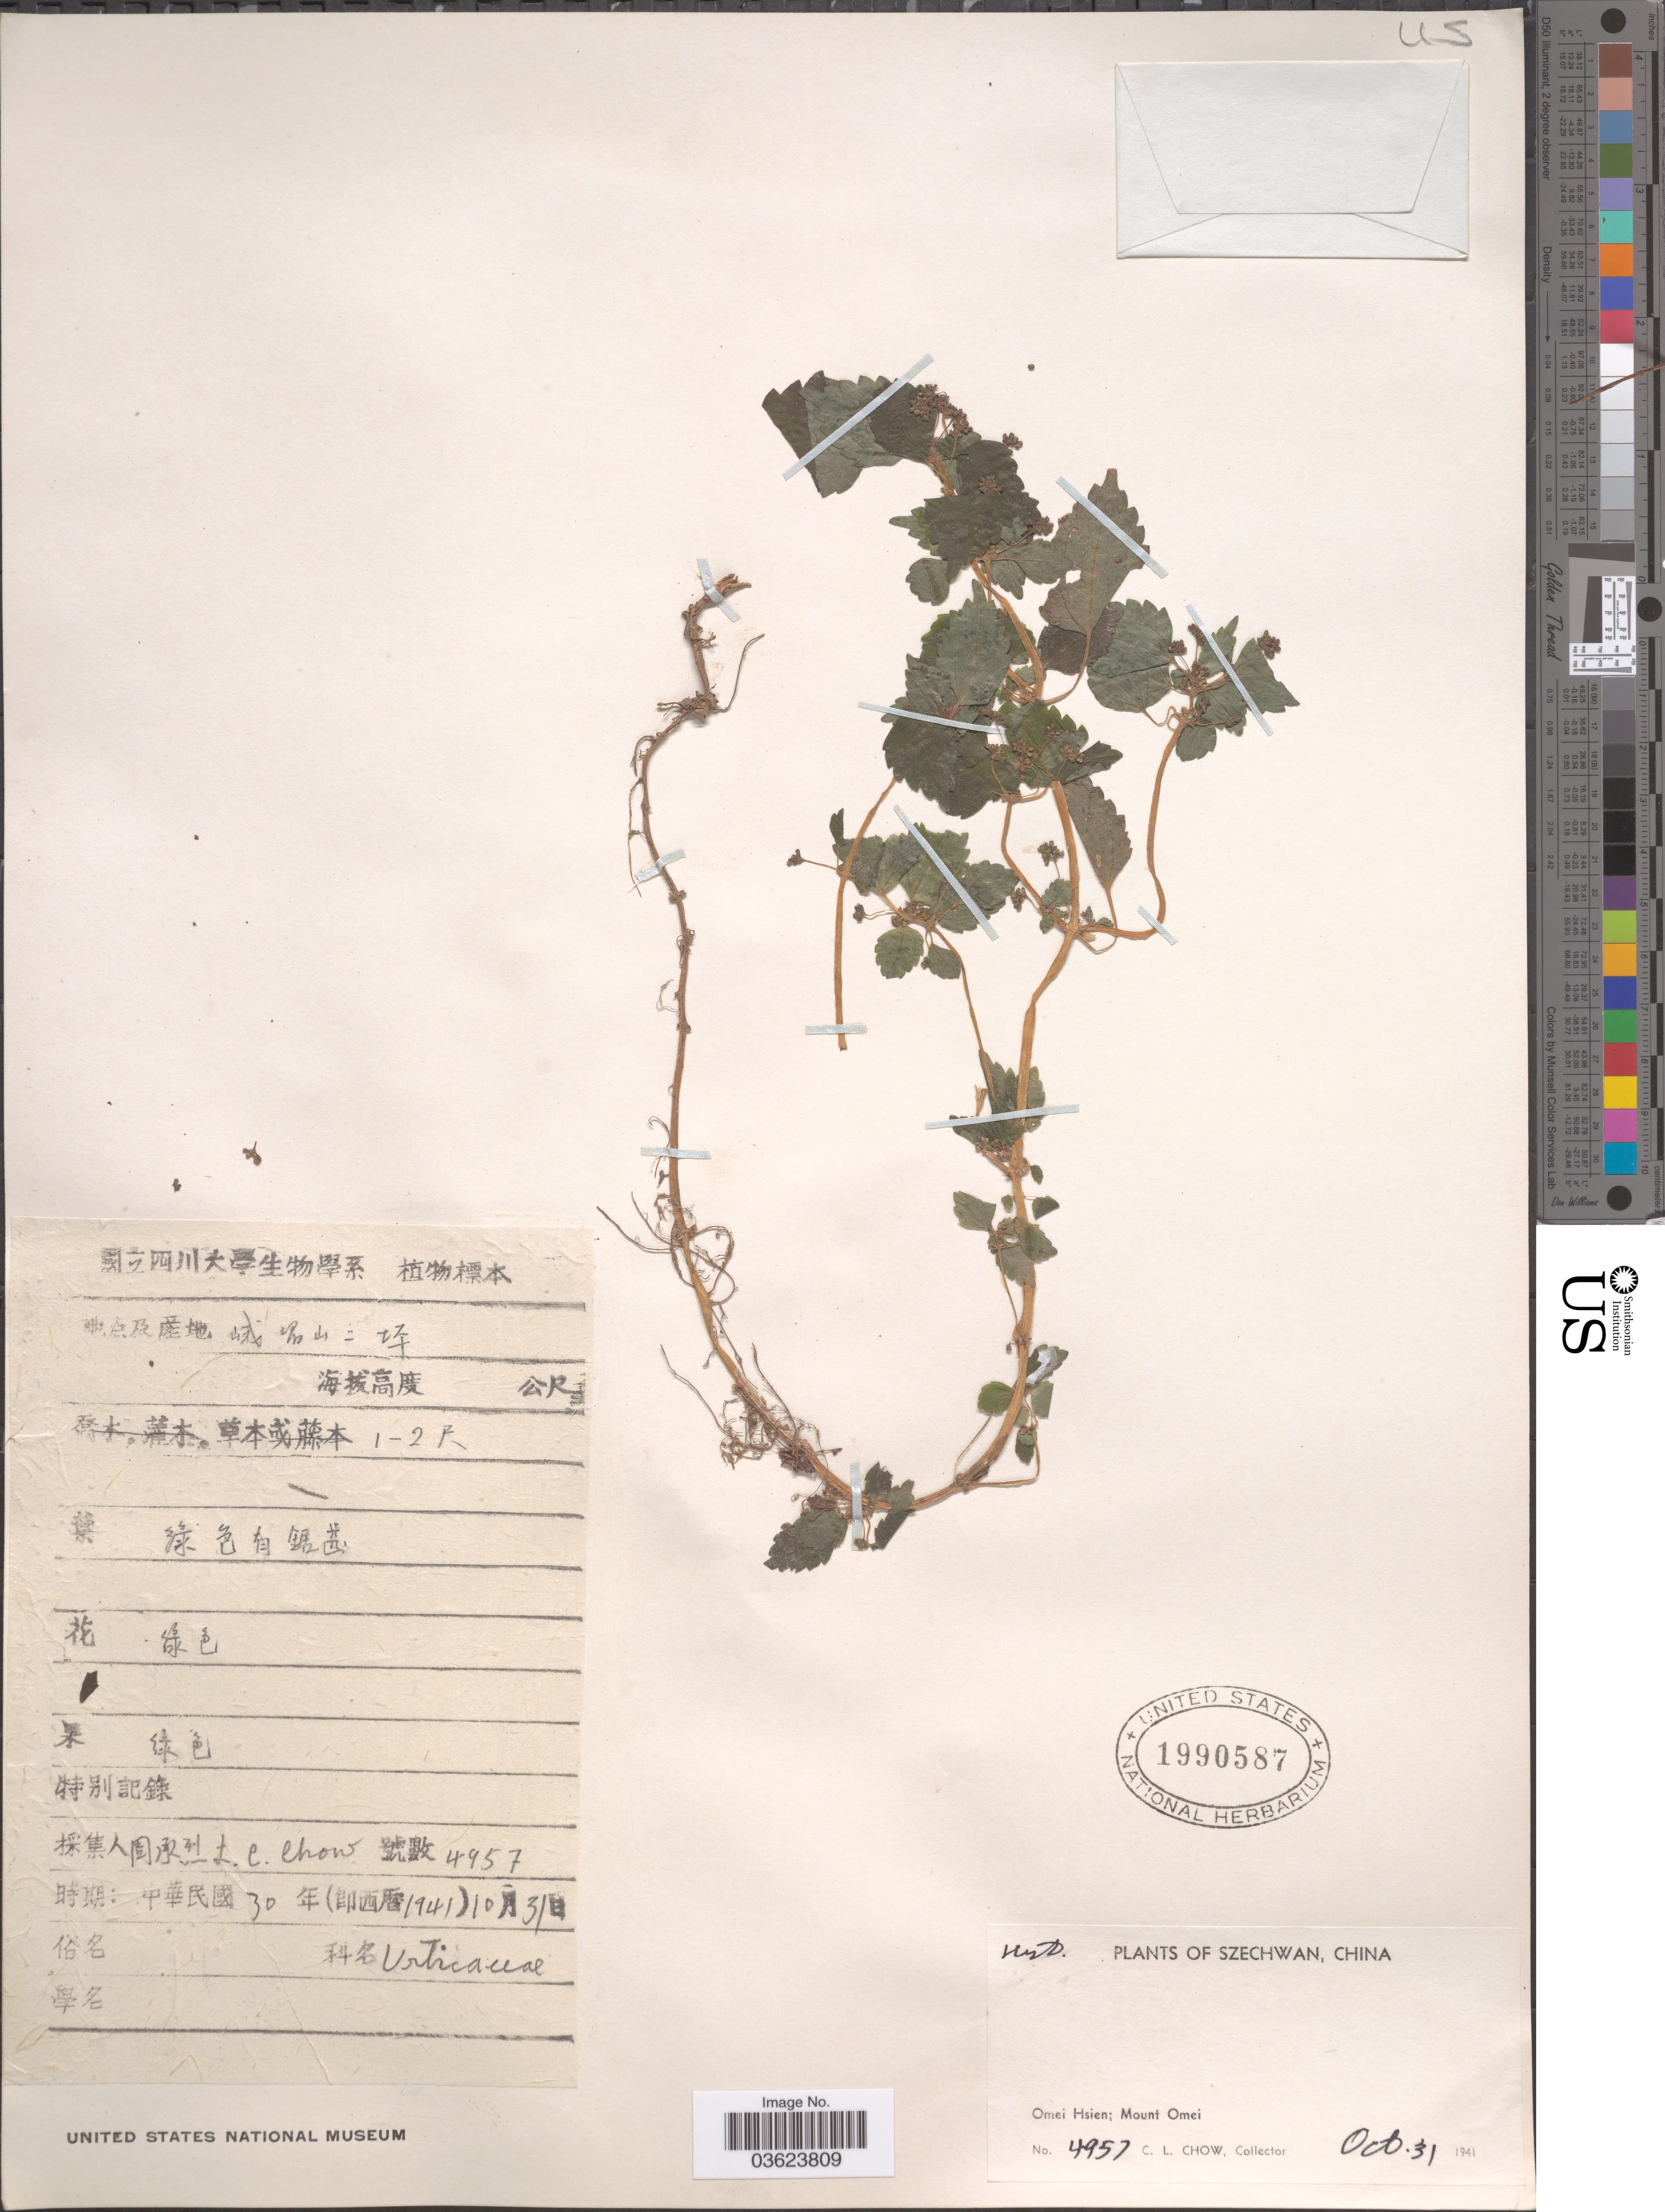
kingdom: Plantae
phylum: Tracheophyta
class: Magnoliopsida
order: Rosales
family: Urticaceae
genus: Pilea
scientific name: Pilea sp.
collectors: C. Chow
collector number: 4957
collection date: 1941-10-31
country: China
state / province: Sichuan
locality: Szechwan, Omei Hsien; Mount Omei.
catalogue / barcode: US 1990587